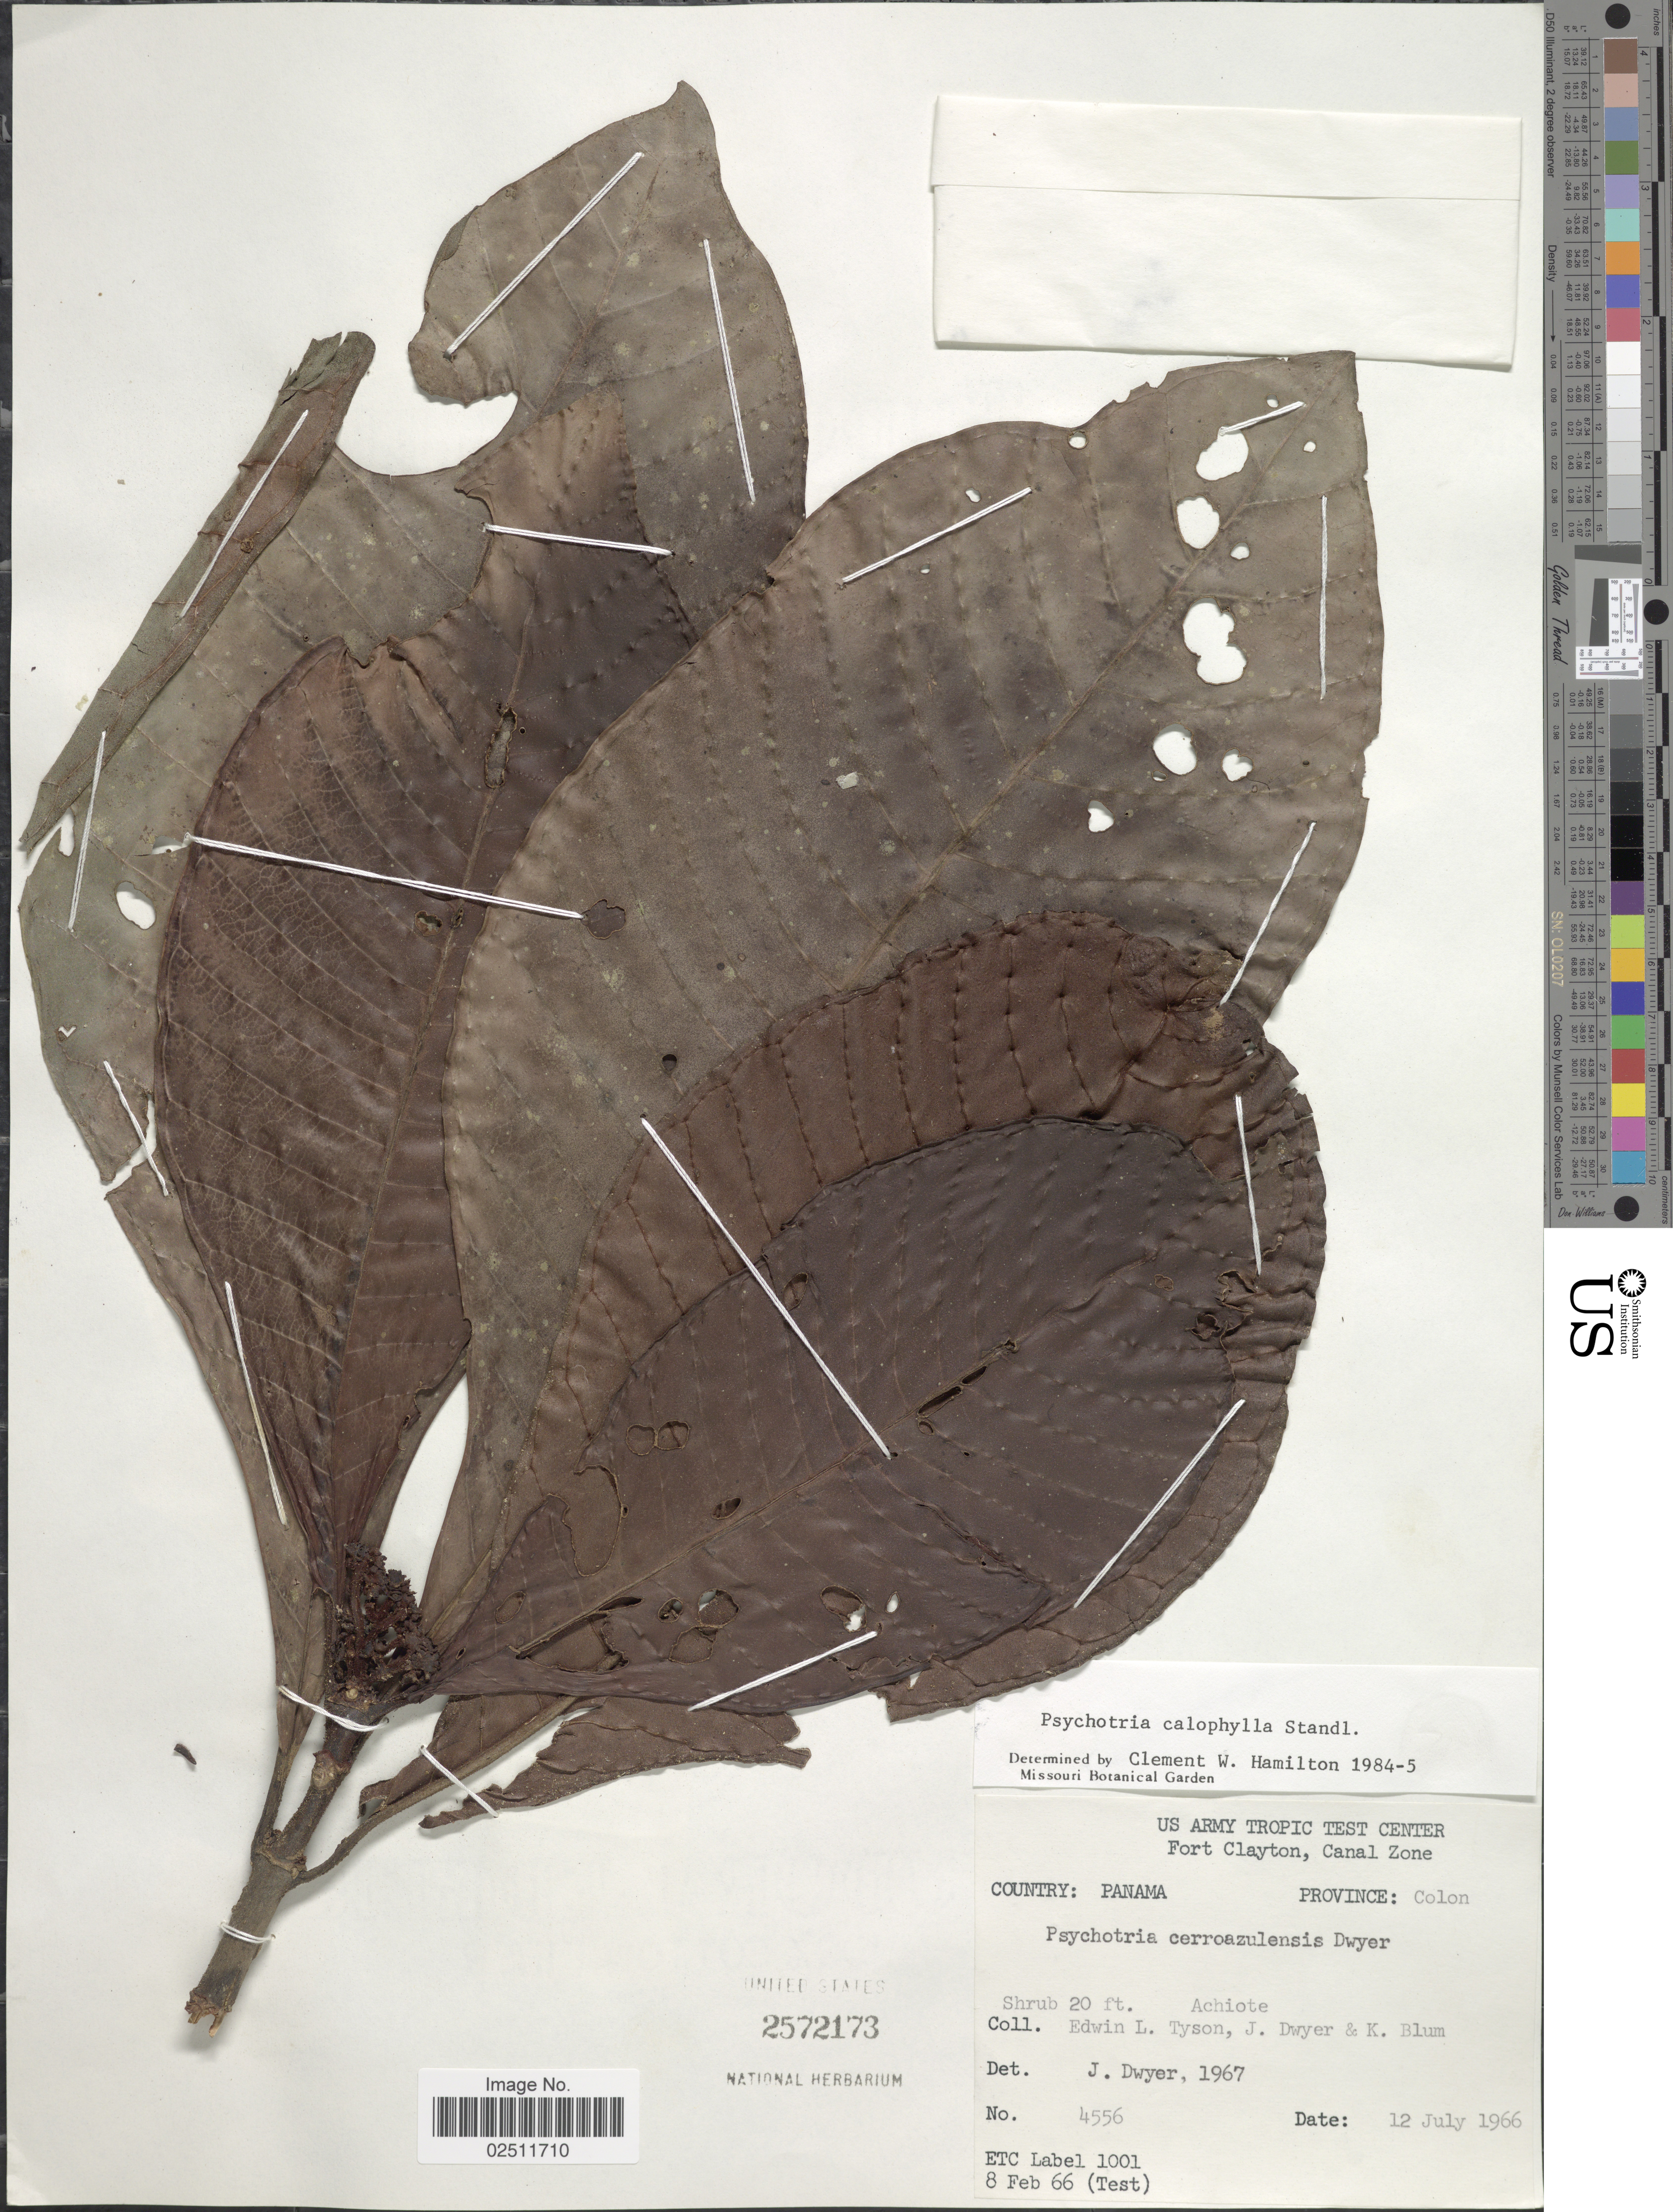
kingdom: Plantae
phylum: Tracheophyta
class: Magnoliopsida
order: Gentianales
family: Rubiaceae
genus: Psychotria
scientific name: Psychotria calophylla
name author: Standl.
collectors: E. L. Tyson, J. Dwyer & K. Blum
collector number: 4556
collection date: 1966-07-12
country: Honduras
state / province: Colón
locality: US Army Tropic Test Center. Fort Clayton, Canal Zone.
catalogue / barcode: US 2572173